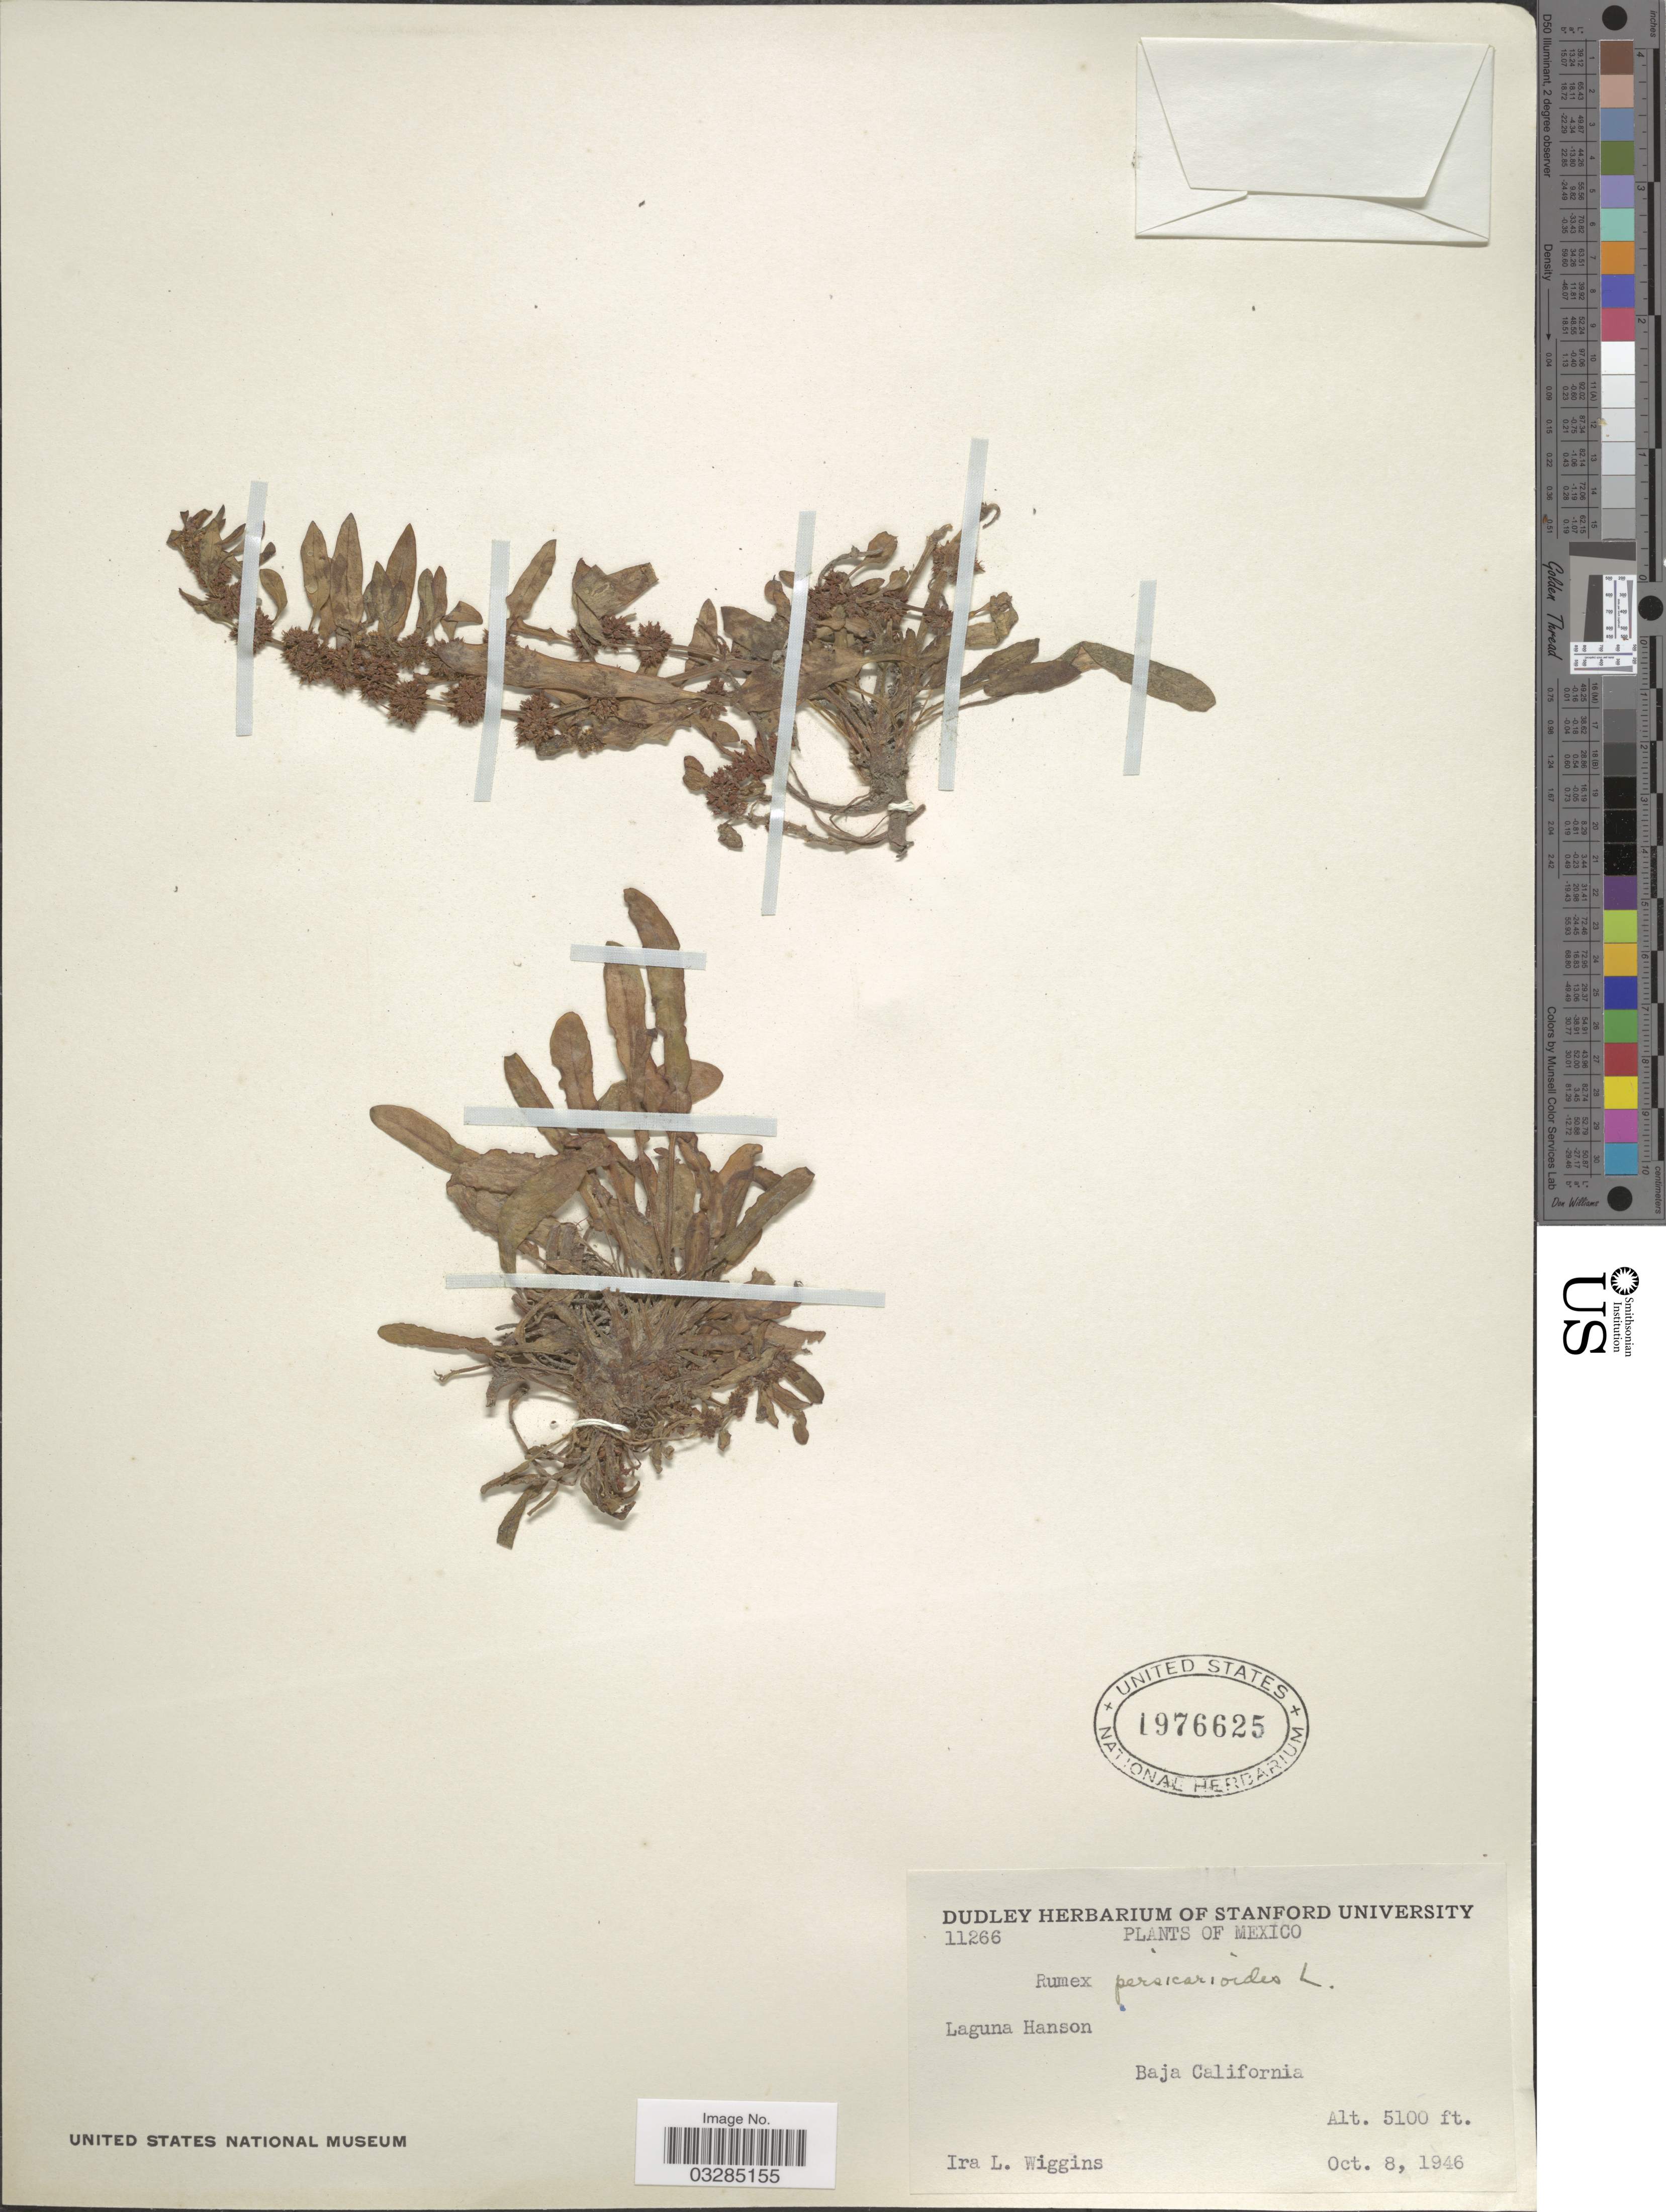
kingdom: Plantae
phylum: Tracheophyta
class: Magnoliopsida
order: Caryophyllales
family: Polygonaceae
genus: Rumex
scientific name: Rumex persicarioides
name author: L.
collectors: I. L. Wiggins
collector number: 11266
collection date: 1946-10-08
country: Mexico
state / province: Baja California Norte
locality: Laguna Hanson.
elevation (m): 1554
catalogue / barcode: US 1976625